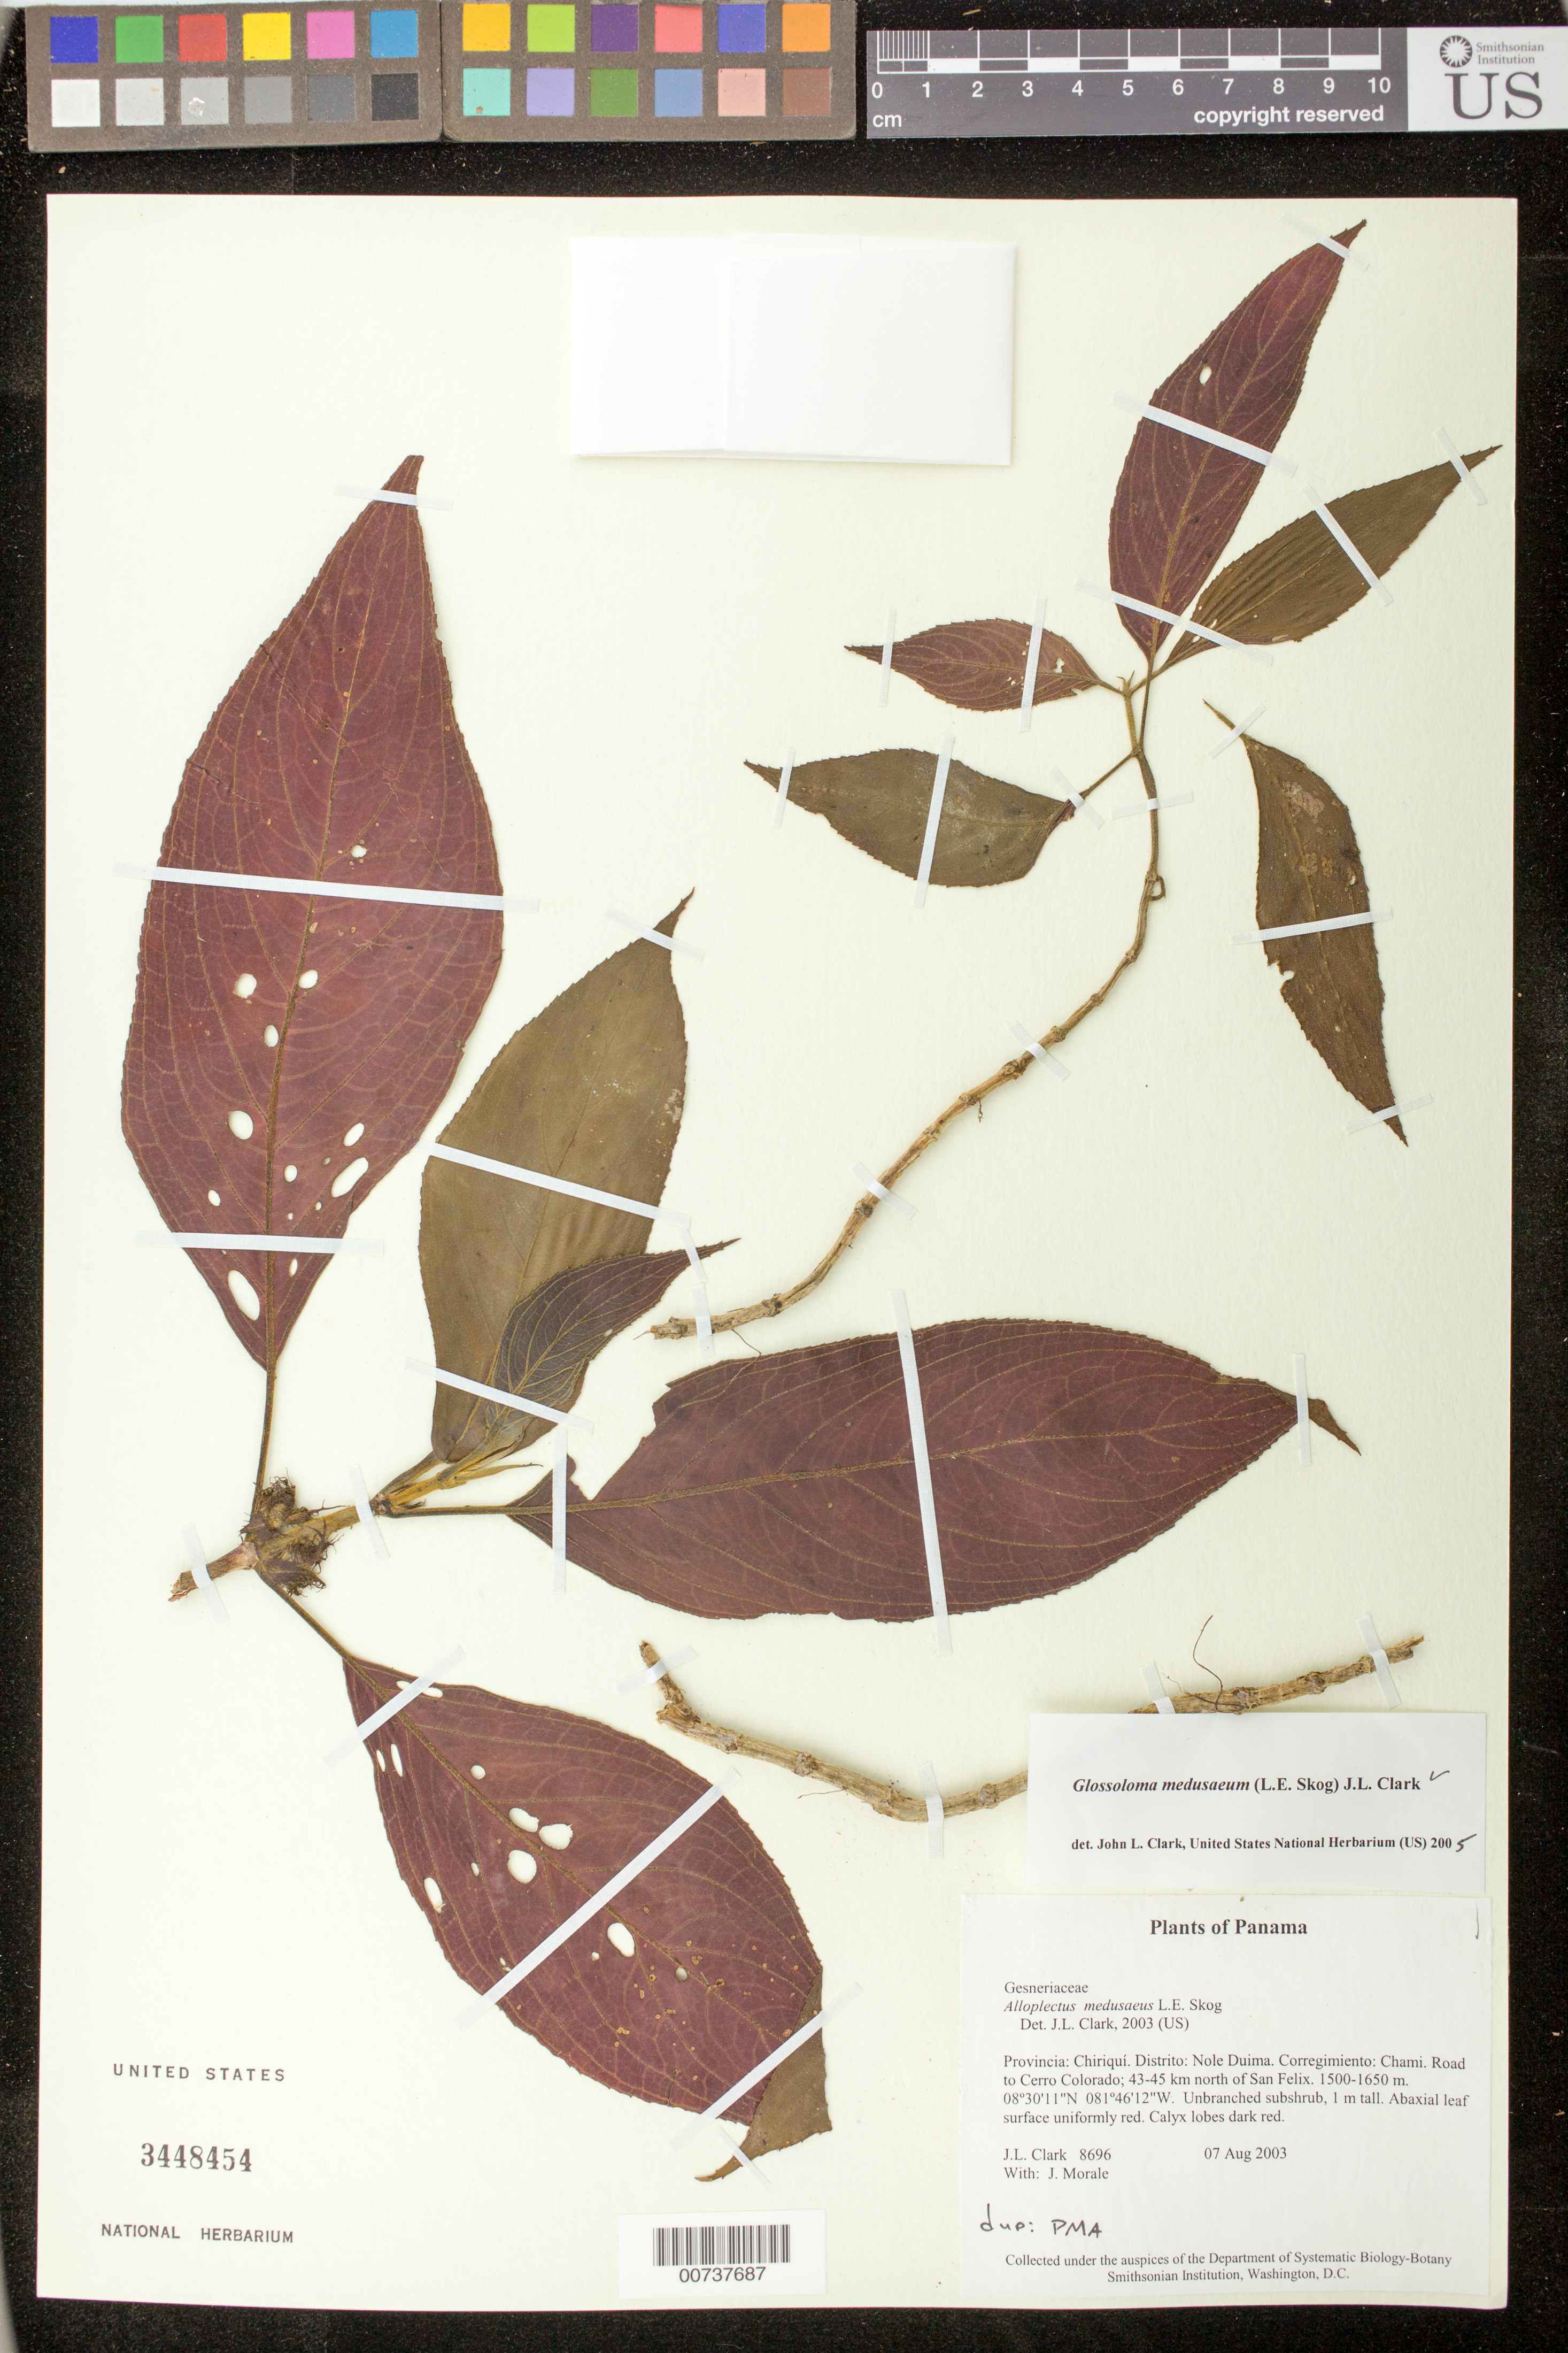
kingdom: Plantae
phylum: Tracheophyta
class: Magnoliopsida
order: Lamiales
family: Gesneriaceae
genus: Glossoloma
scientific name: Glossoloma medusaeum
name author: (L.E. Skog) J.L. Clark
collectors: J. L. Clark & J. Morale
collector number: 8696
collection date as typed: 07 Aug 2003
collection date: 2003-08-07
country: Panama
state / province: Ngöbe-Buglé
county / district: Nole Düima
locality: Corregimiento: Chami. Road to Cerro Colorado; 43-45 km north of San Felix.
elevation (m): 1500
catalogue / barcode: US 3448454